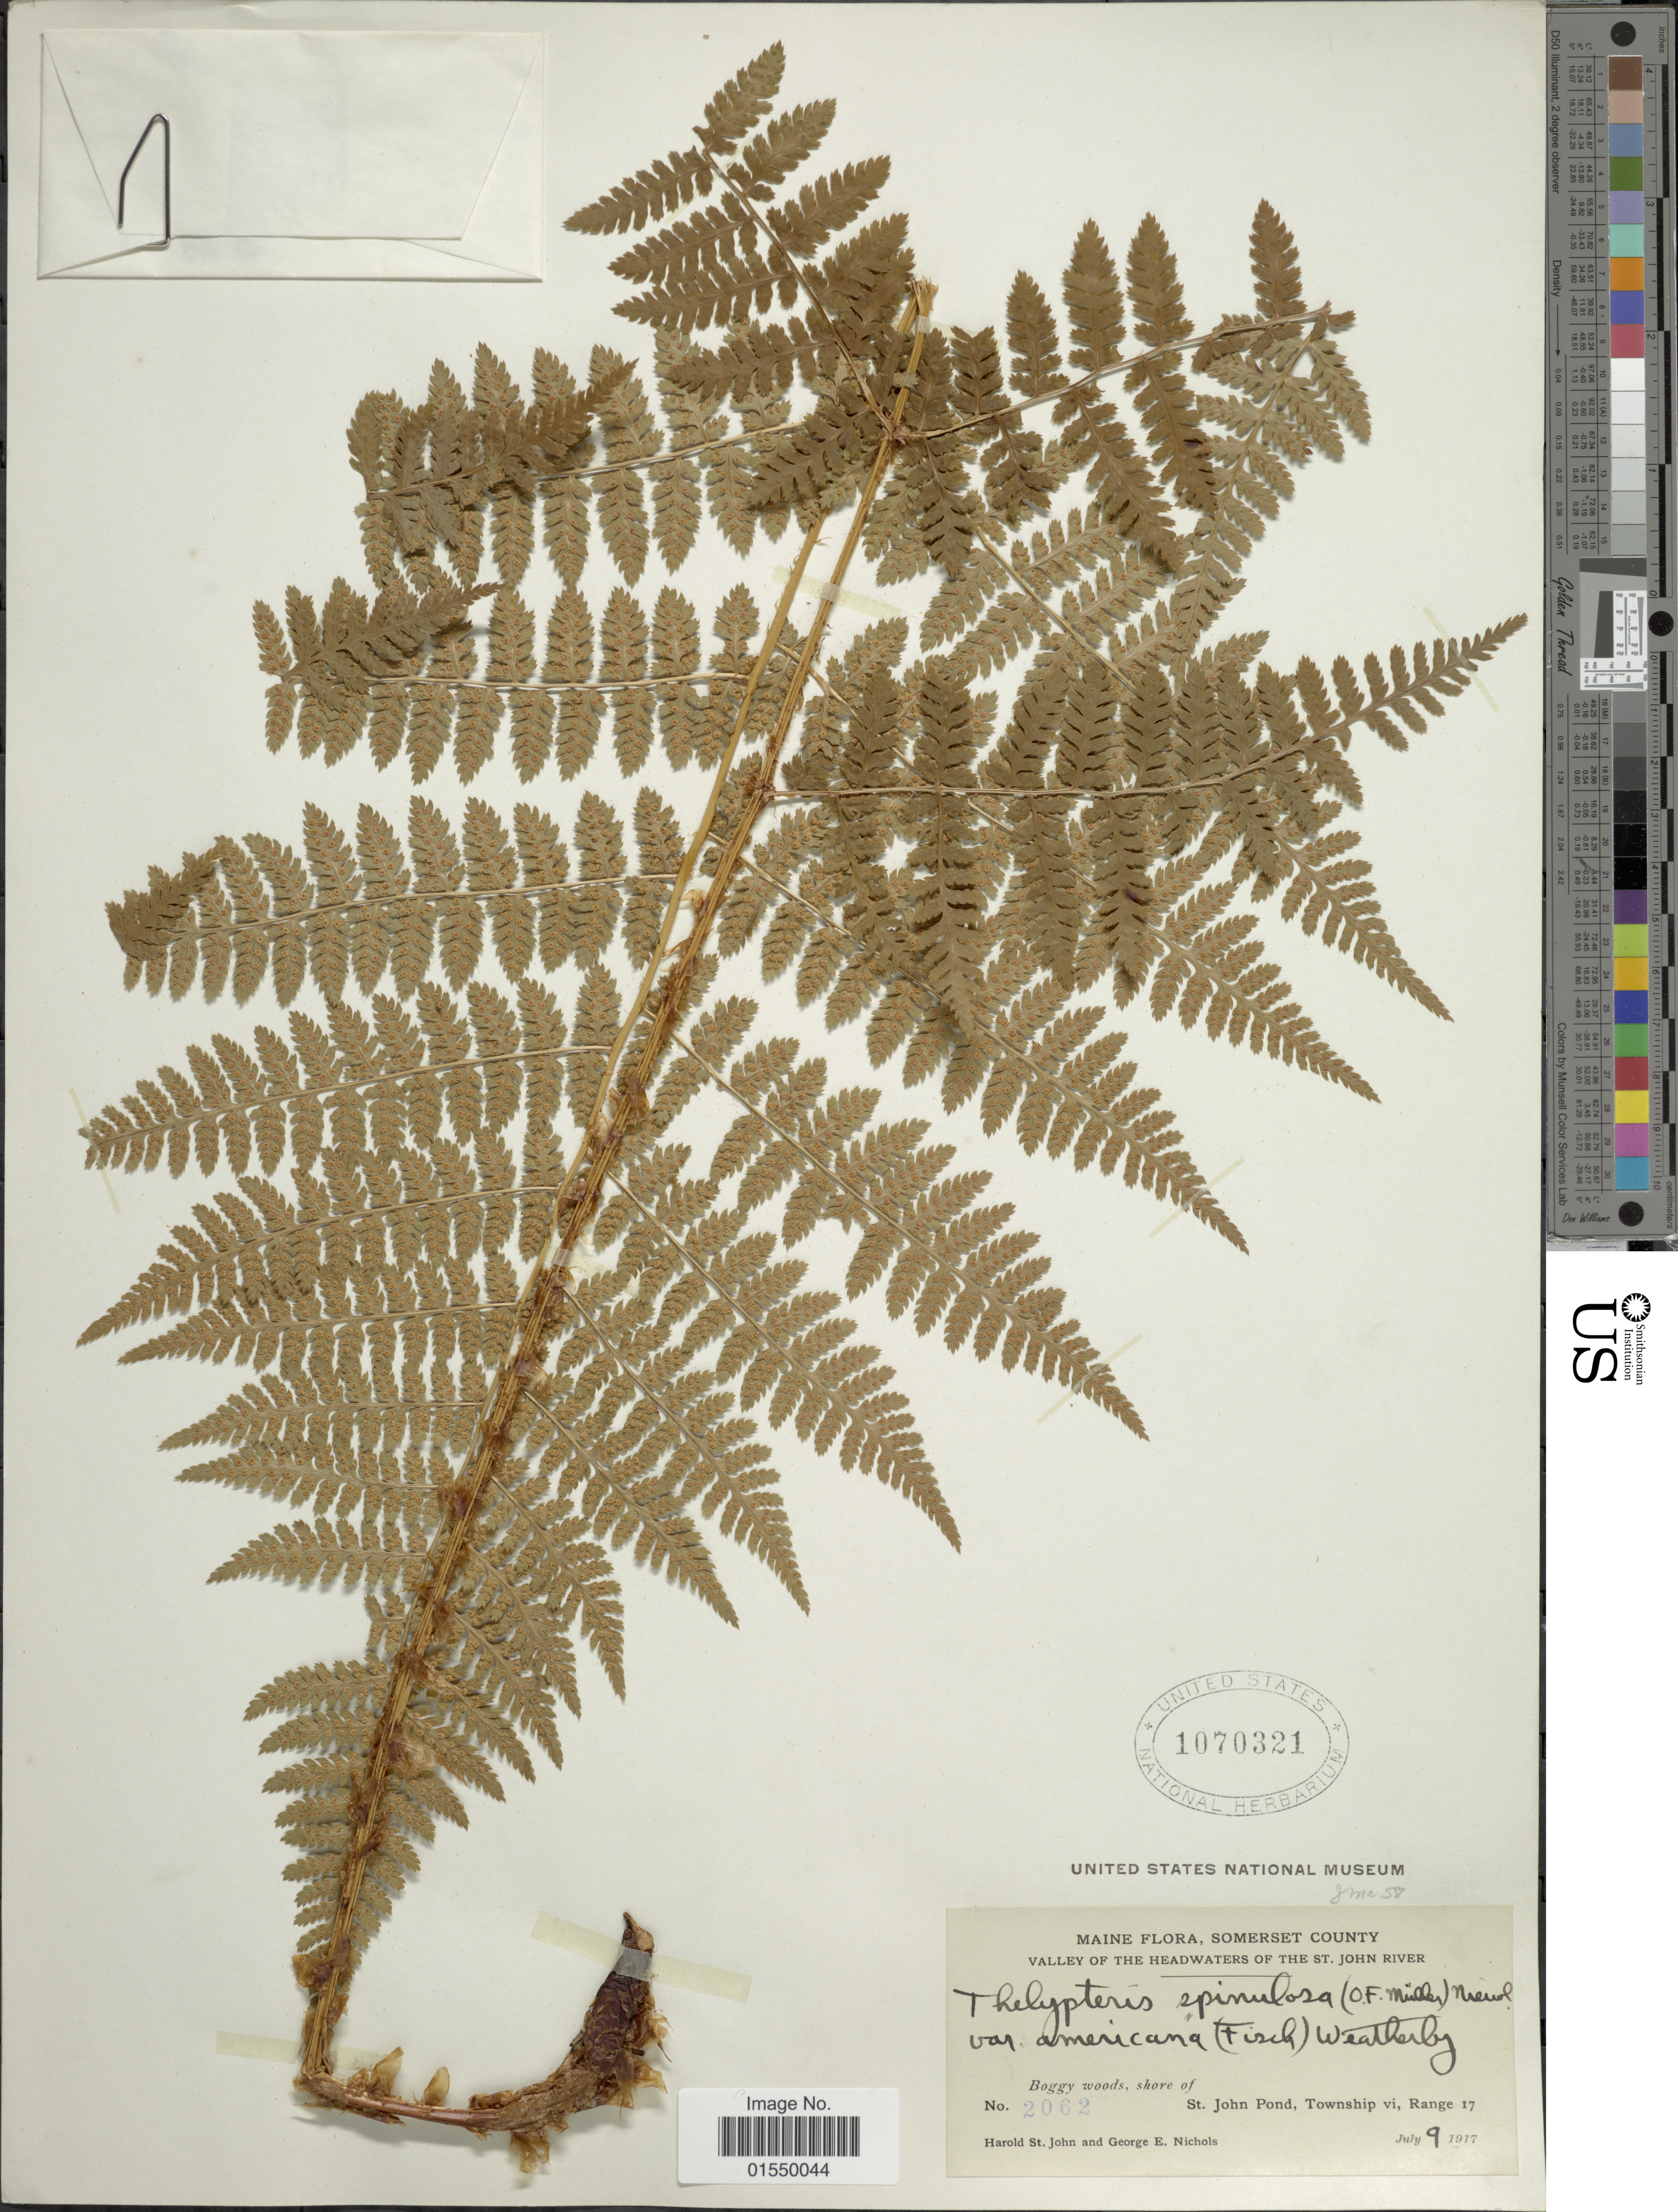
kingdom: Plantae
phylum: Tracheophyta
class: Polypodiopsida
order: Polypodiales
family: Dryopteridaceae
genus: Dryopteris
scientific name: Dryopteris campyloptera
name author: Clarkson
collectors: H. St. John & G. E. Nichols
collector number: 2062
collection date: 1917-07-09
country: United States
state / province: Maine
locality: Somerset County, valley of the Headwaters of the St. John River, shore of St. John Pond, Township vi, Range 17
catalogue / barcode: US 1070321